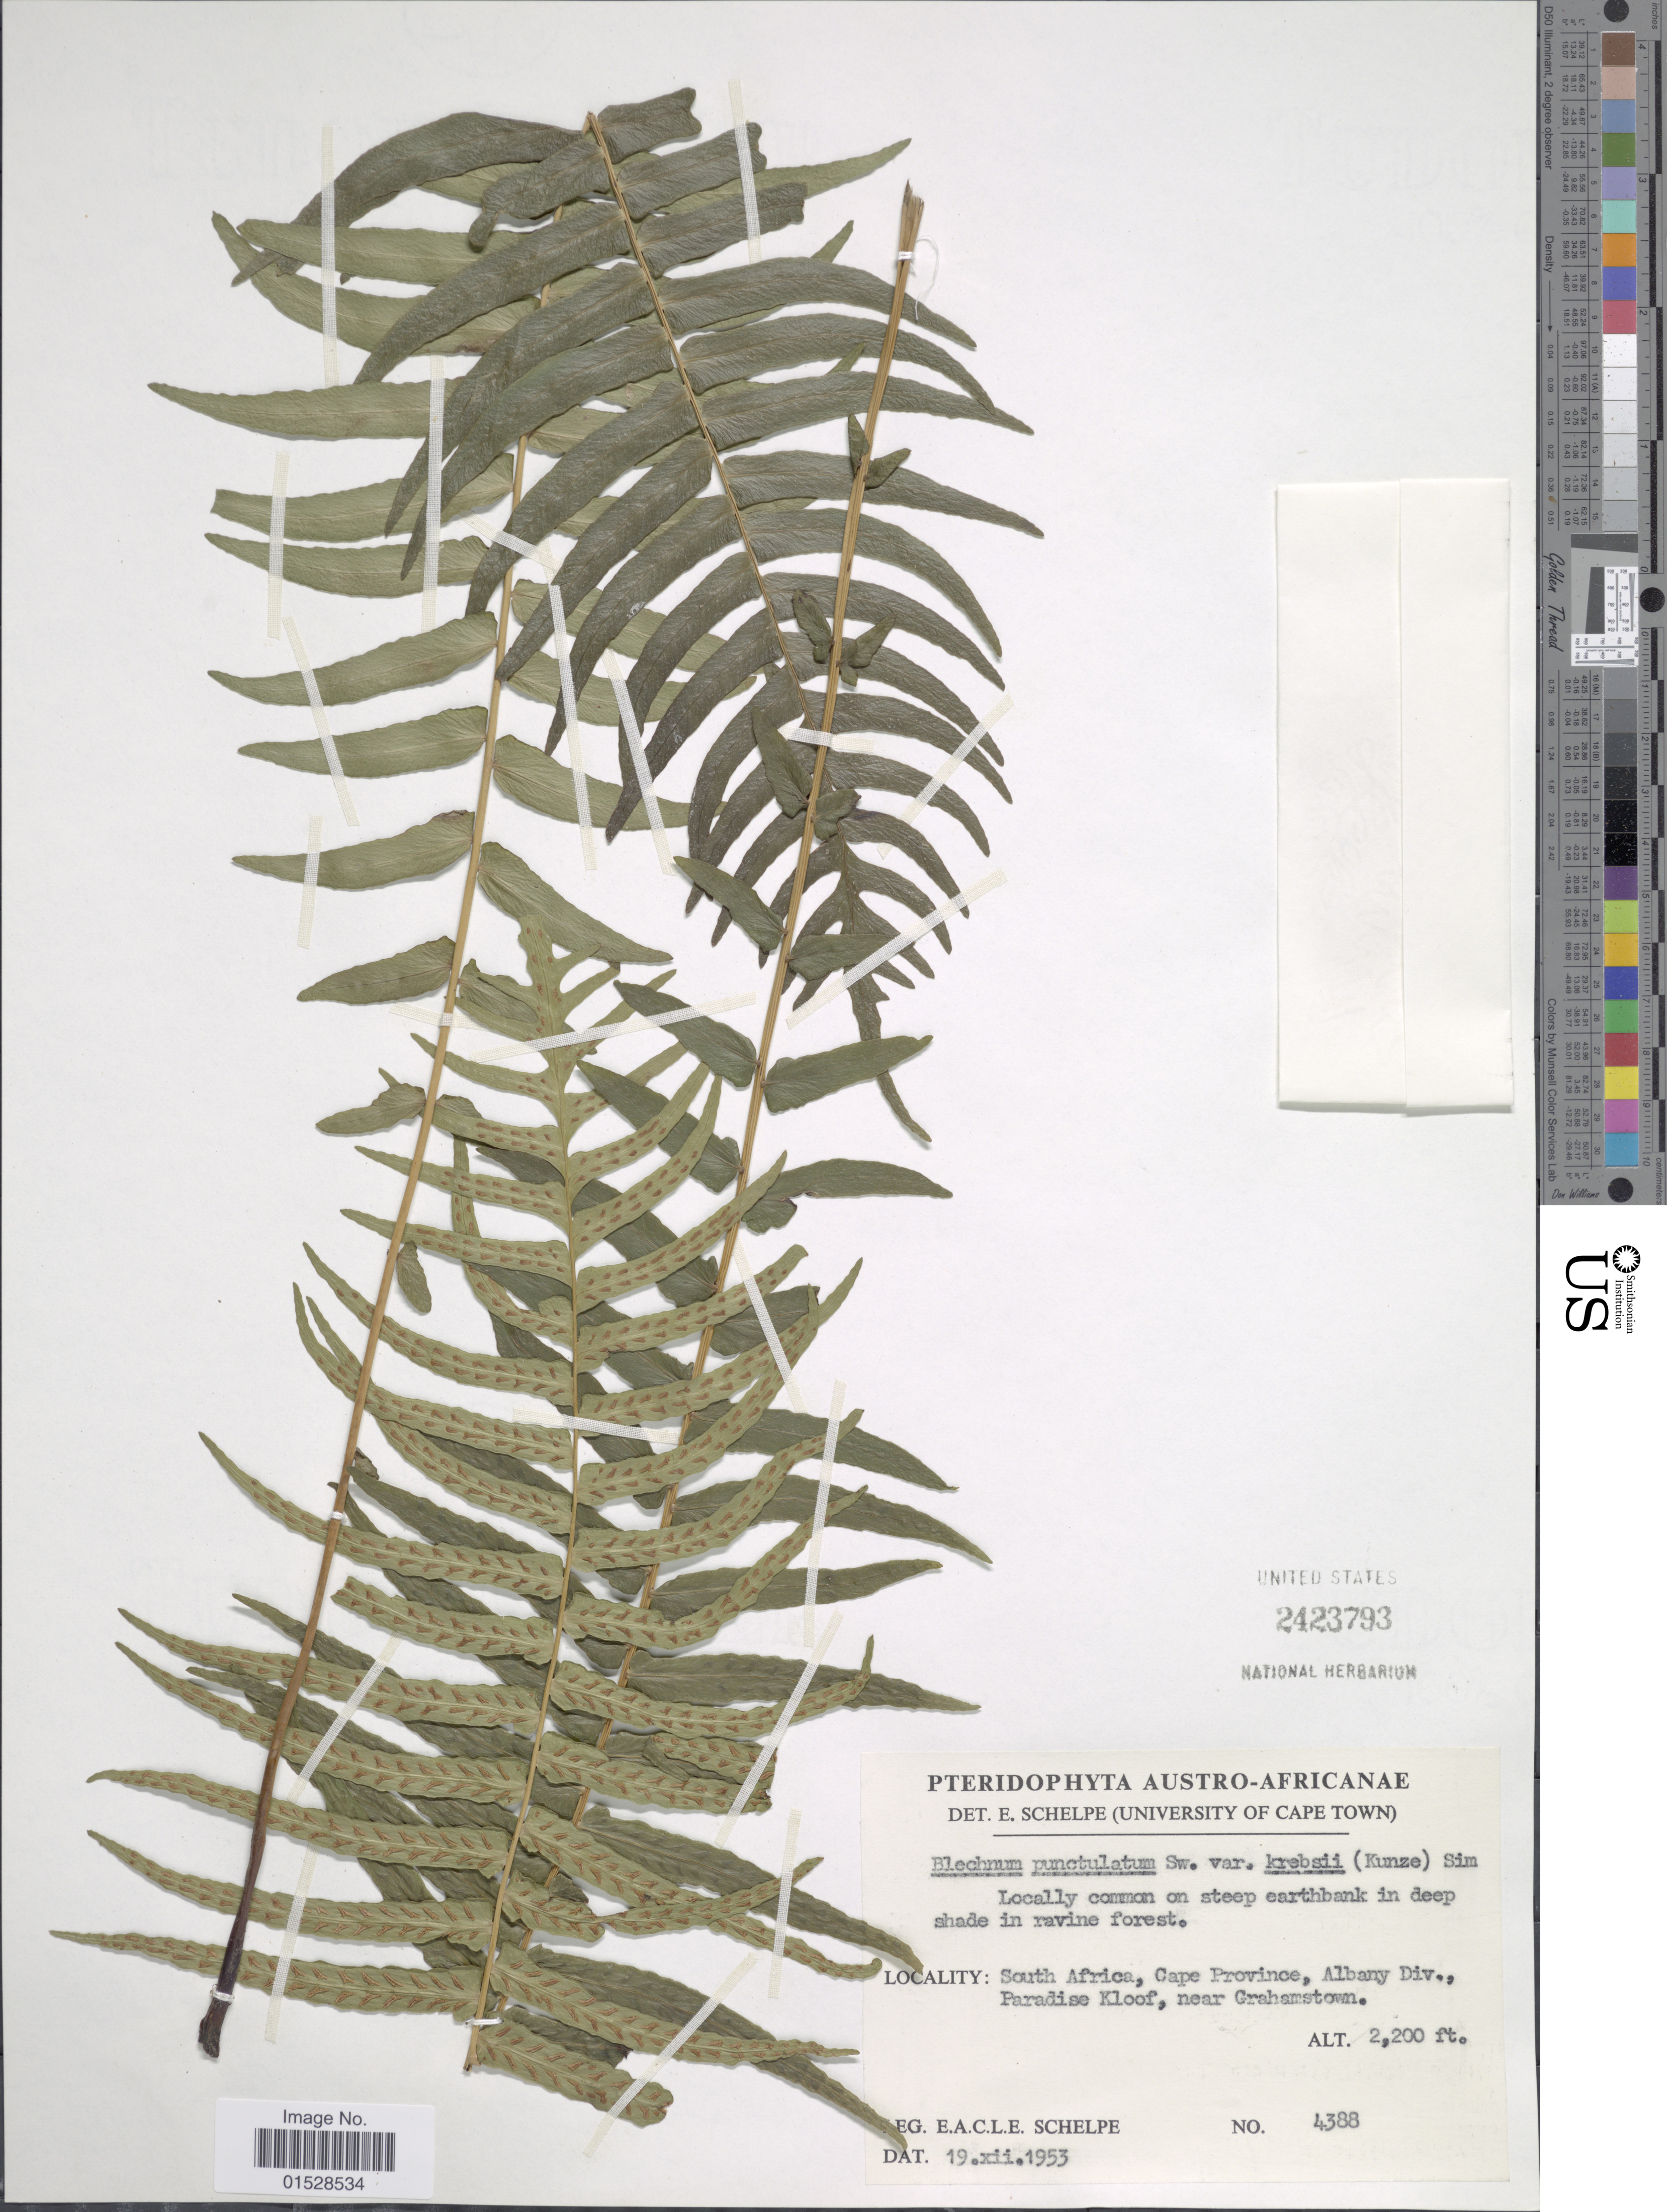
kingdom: Plantae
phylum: Tracheophyta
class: Polypodiopsida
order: Polypodiales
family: Blechnaceae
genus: Blechnum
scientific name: Blechnum punctulatum var. krebsii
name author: R. Sim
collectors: E. A. C. L. E. Schelpe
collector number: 4388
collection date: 1953-12-19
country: South Africa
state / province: Eastern Cape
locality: Albany Div., Paradise Kloof, near Grahamstown.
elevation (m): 671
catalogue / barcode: US 2423793